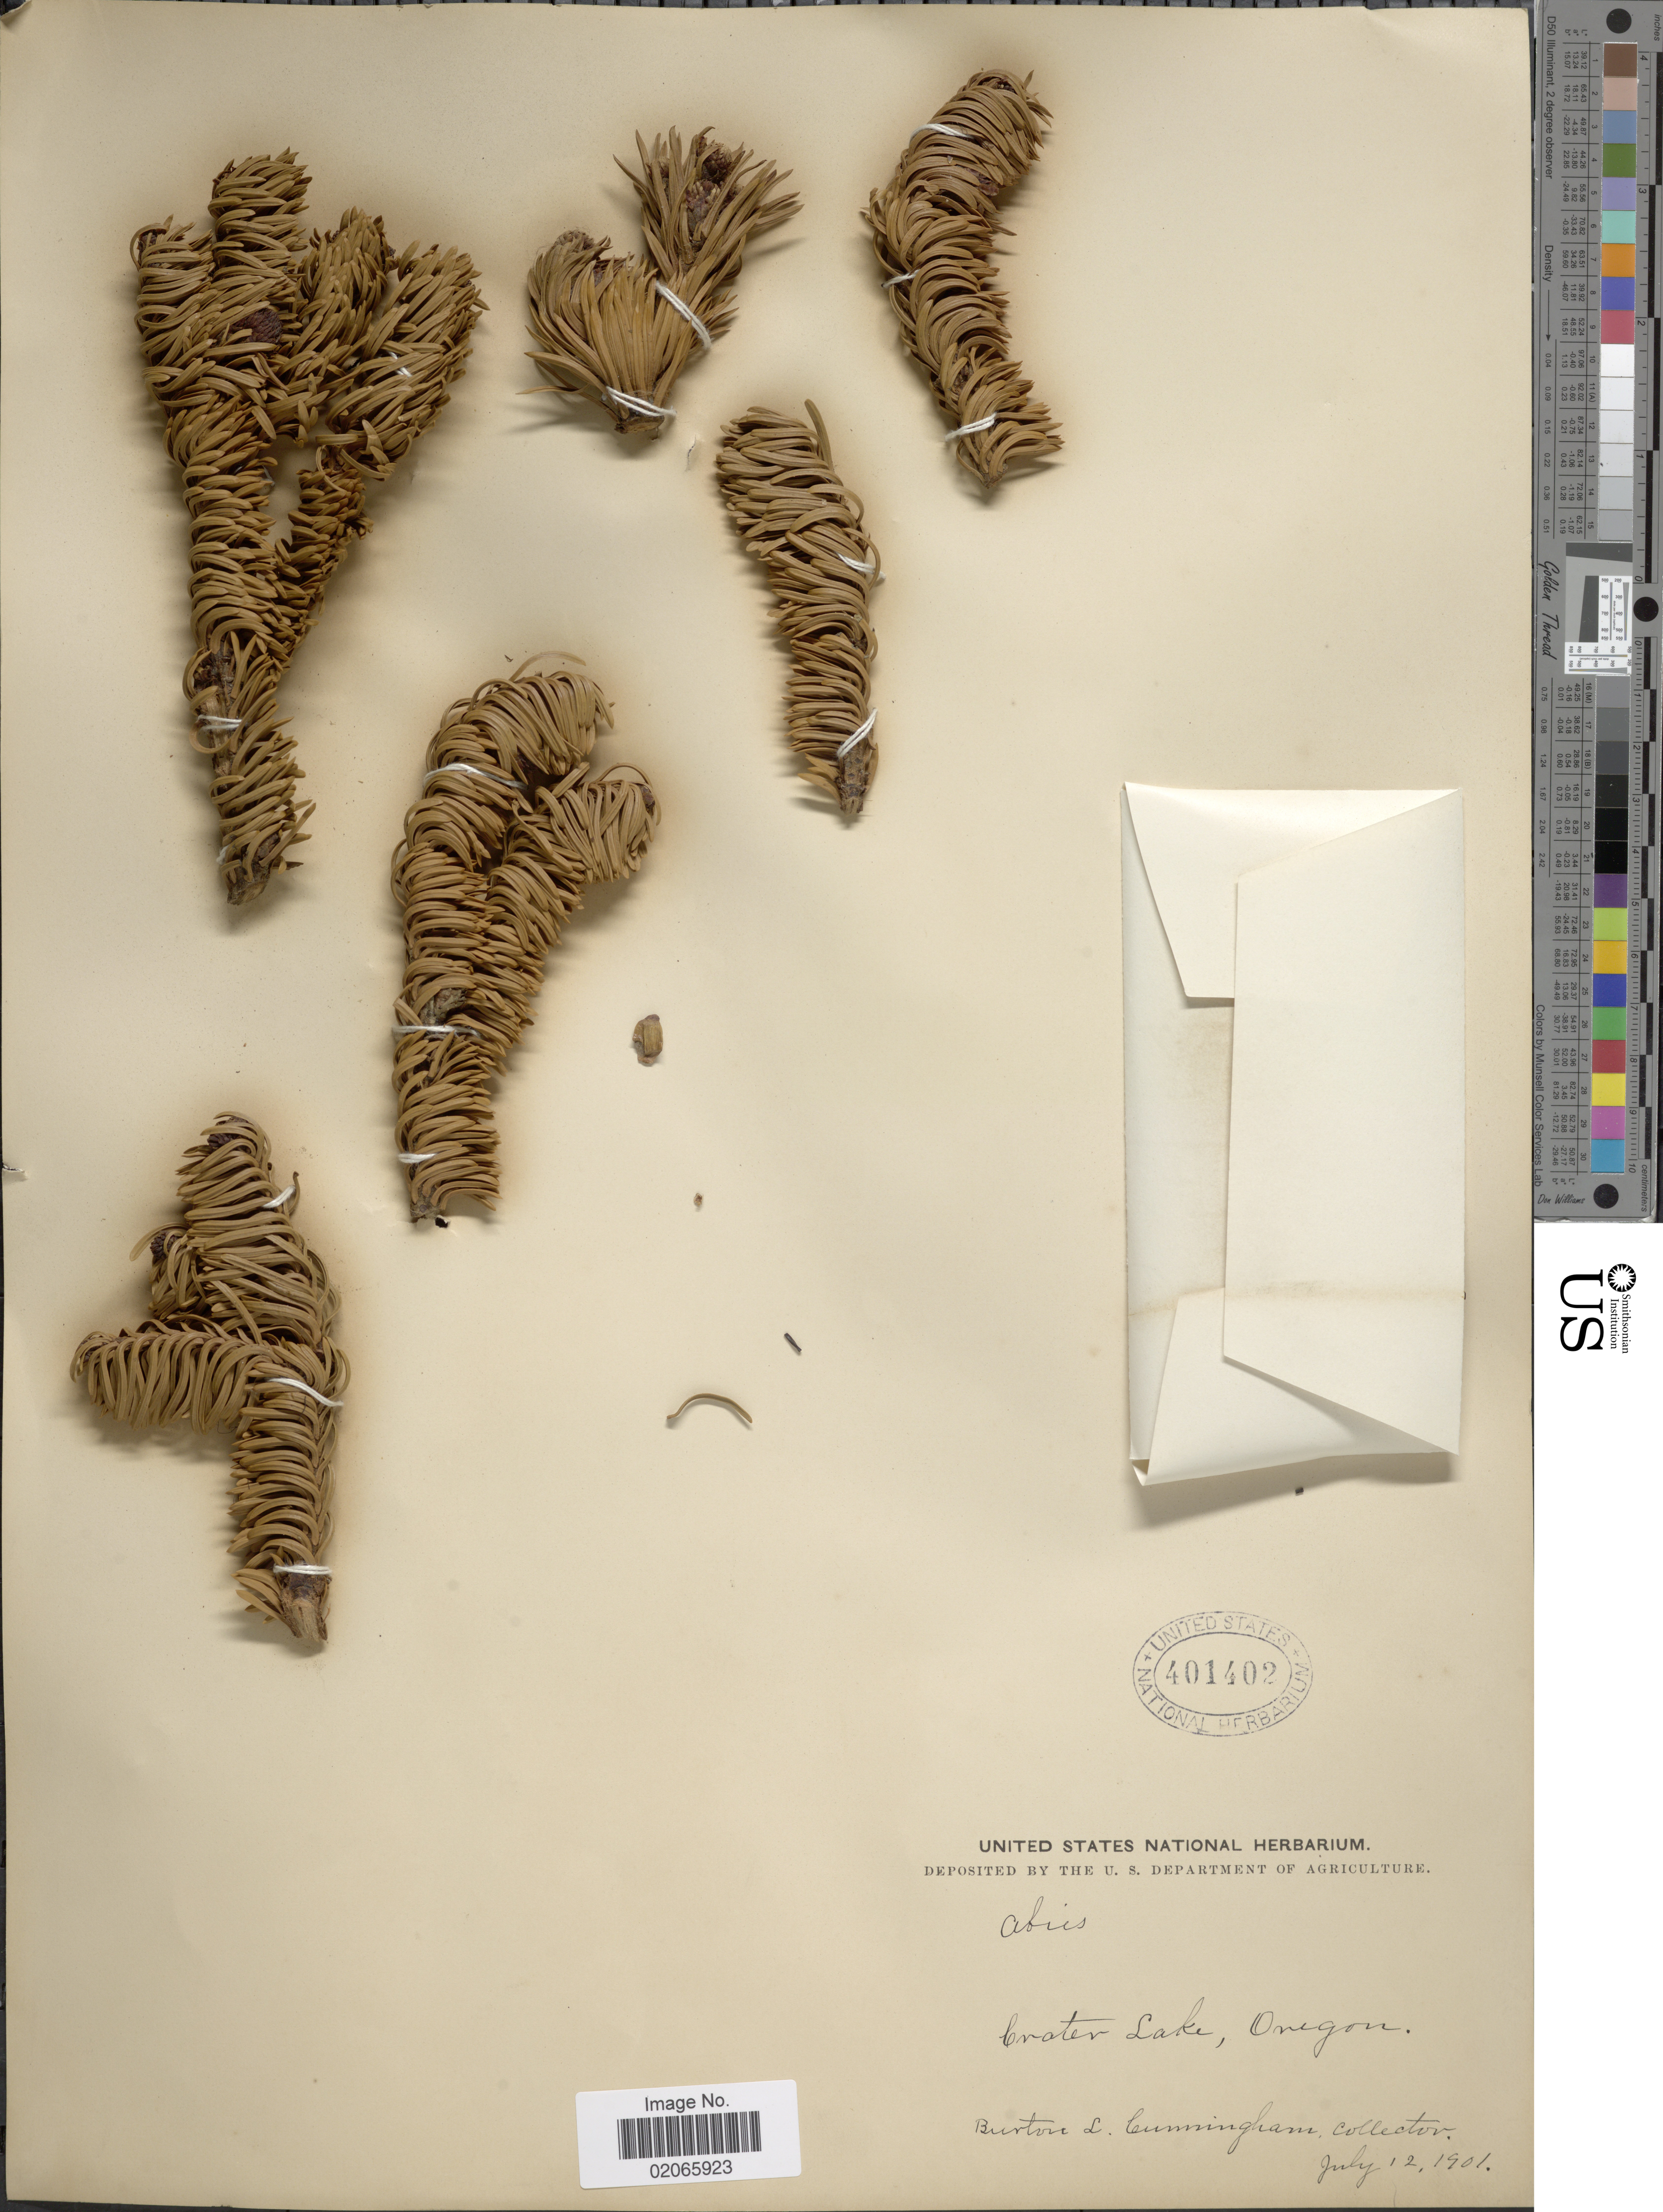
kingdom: Plantae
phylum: Tracheophyta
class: Pinopsida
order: Pinales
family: Pinaceae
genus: Abies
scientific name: Abies sp.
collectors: B. Cunningham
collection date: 1901-07-12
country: United States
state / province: Oregon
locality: Crater Lake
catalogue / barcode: US 401402